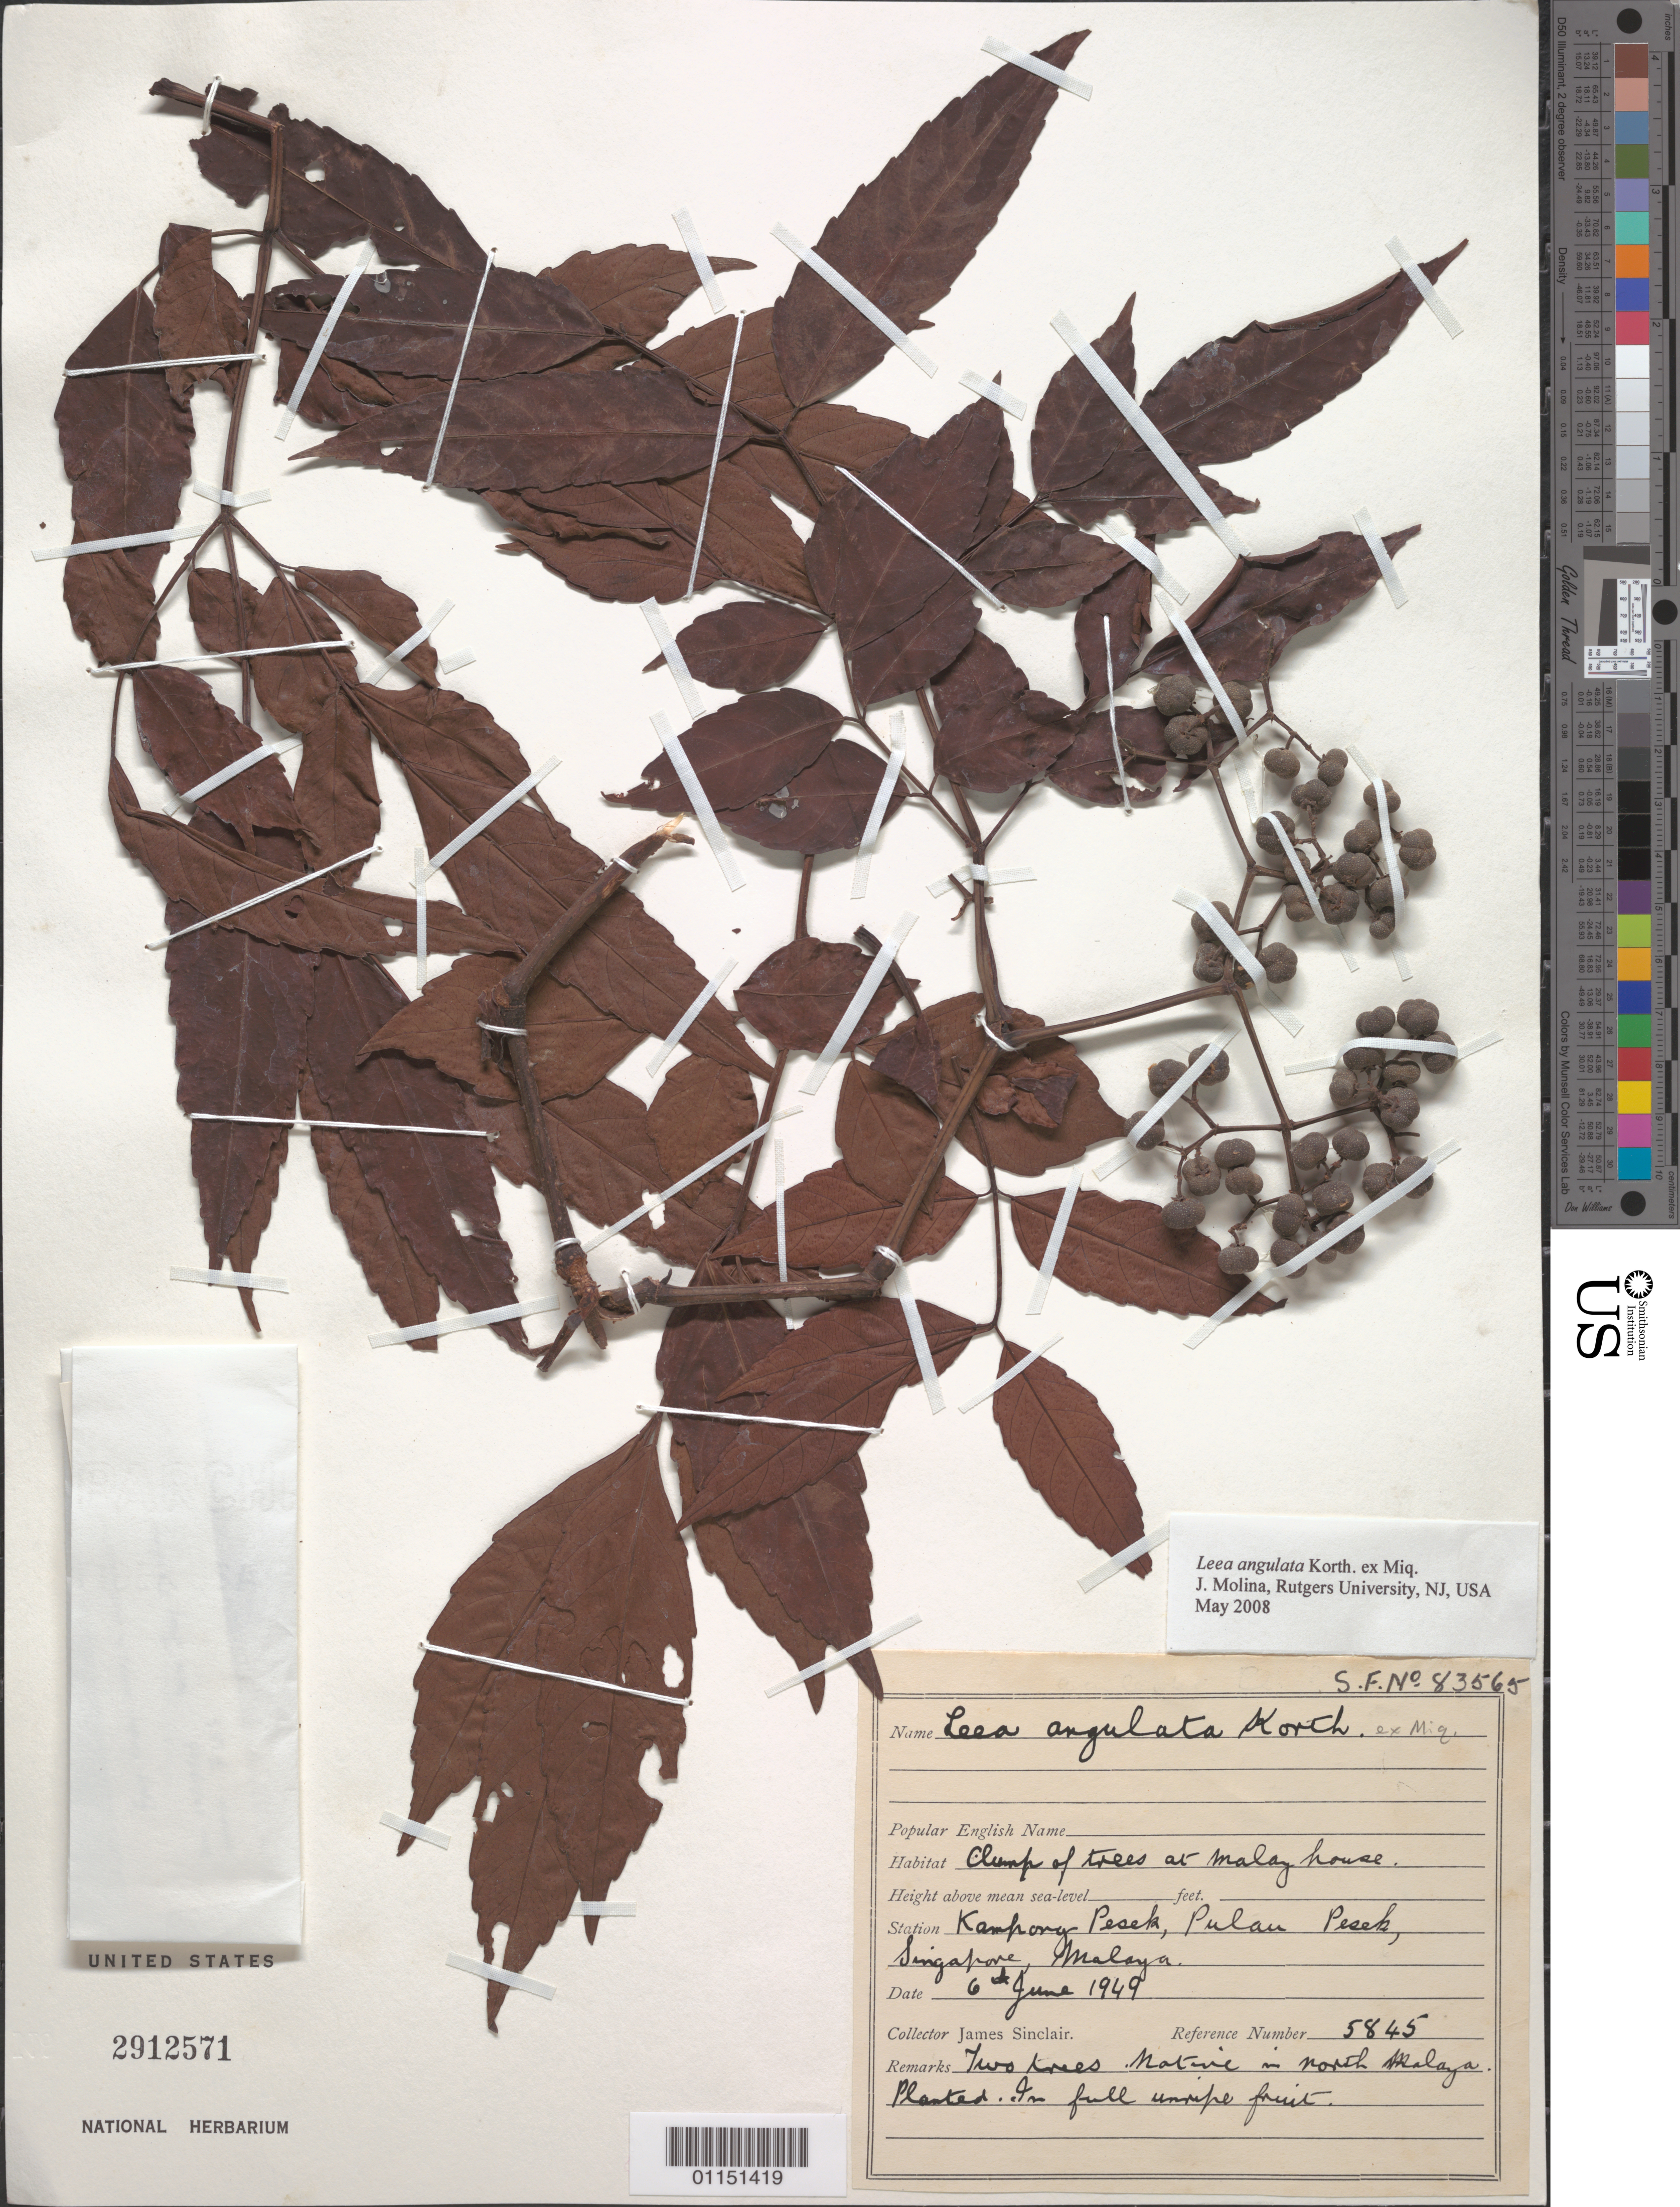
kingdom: Plantae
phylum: Tracheophyta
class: Magnoliopsida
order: Vitales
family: Vitaceae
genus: Leea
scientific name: Leea angulata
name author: Korth. ex Miq.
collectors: J. Sinclair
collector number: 5845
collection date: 1949-06-06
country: Singapore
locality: Kampong Pesek, Pulau Pesek.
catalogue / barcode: US 2912571